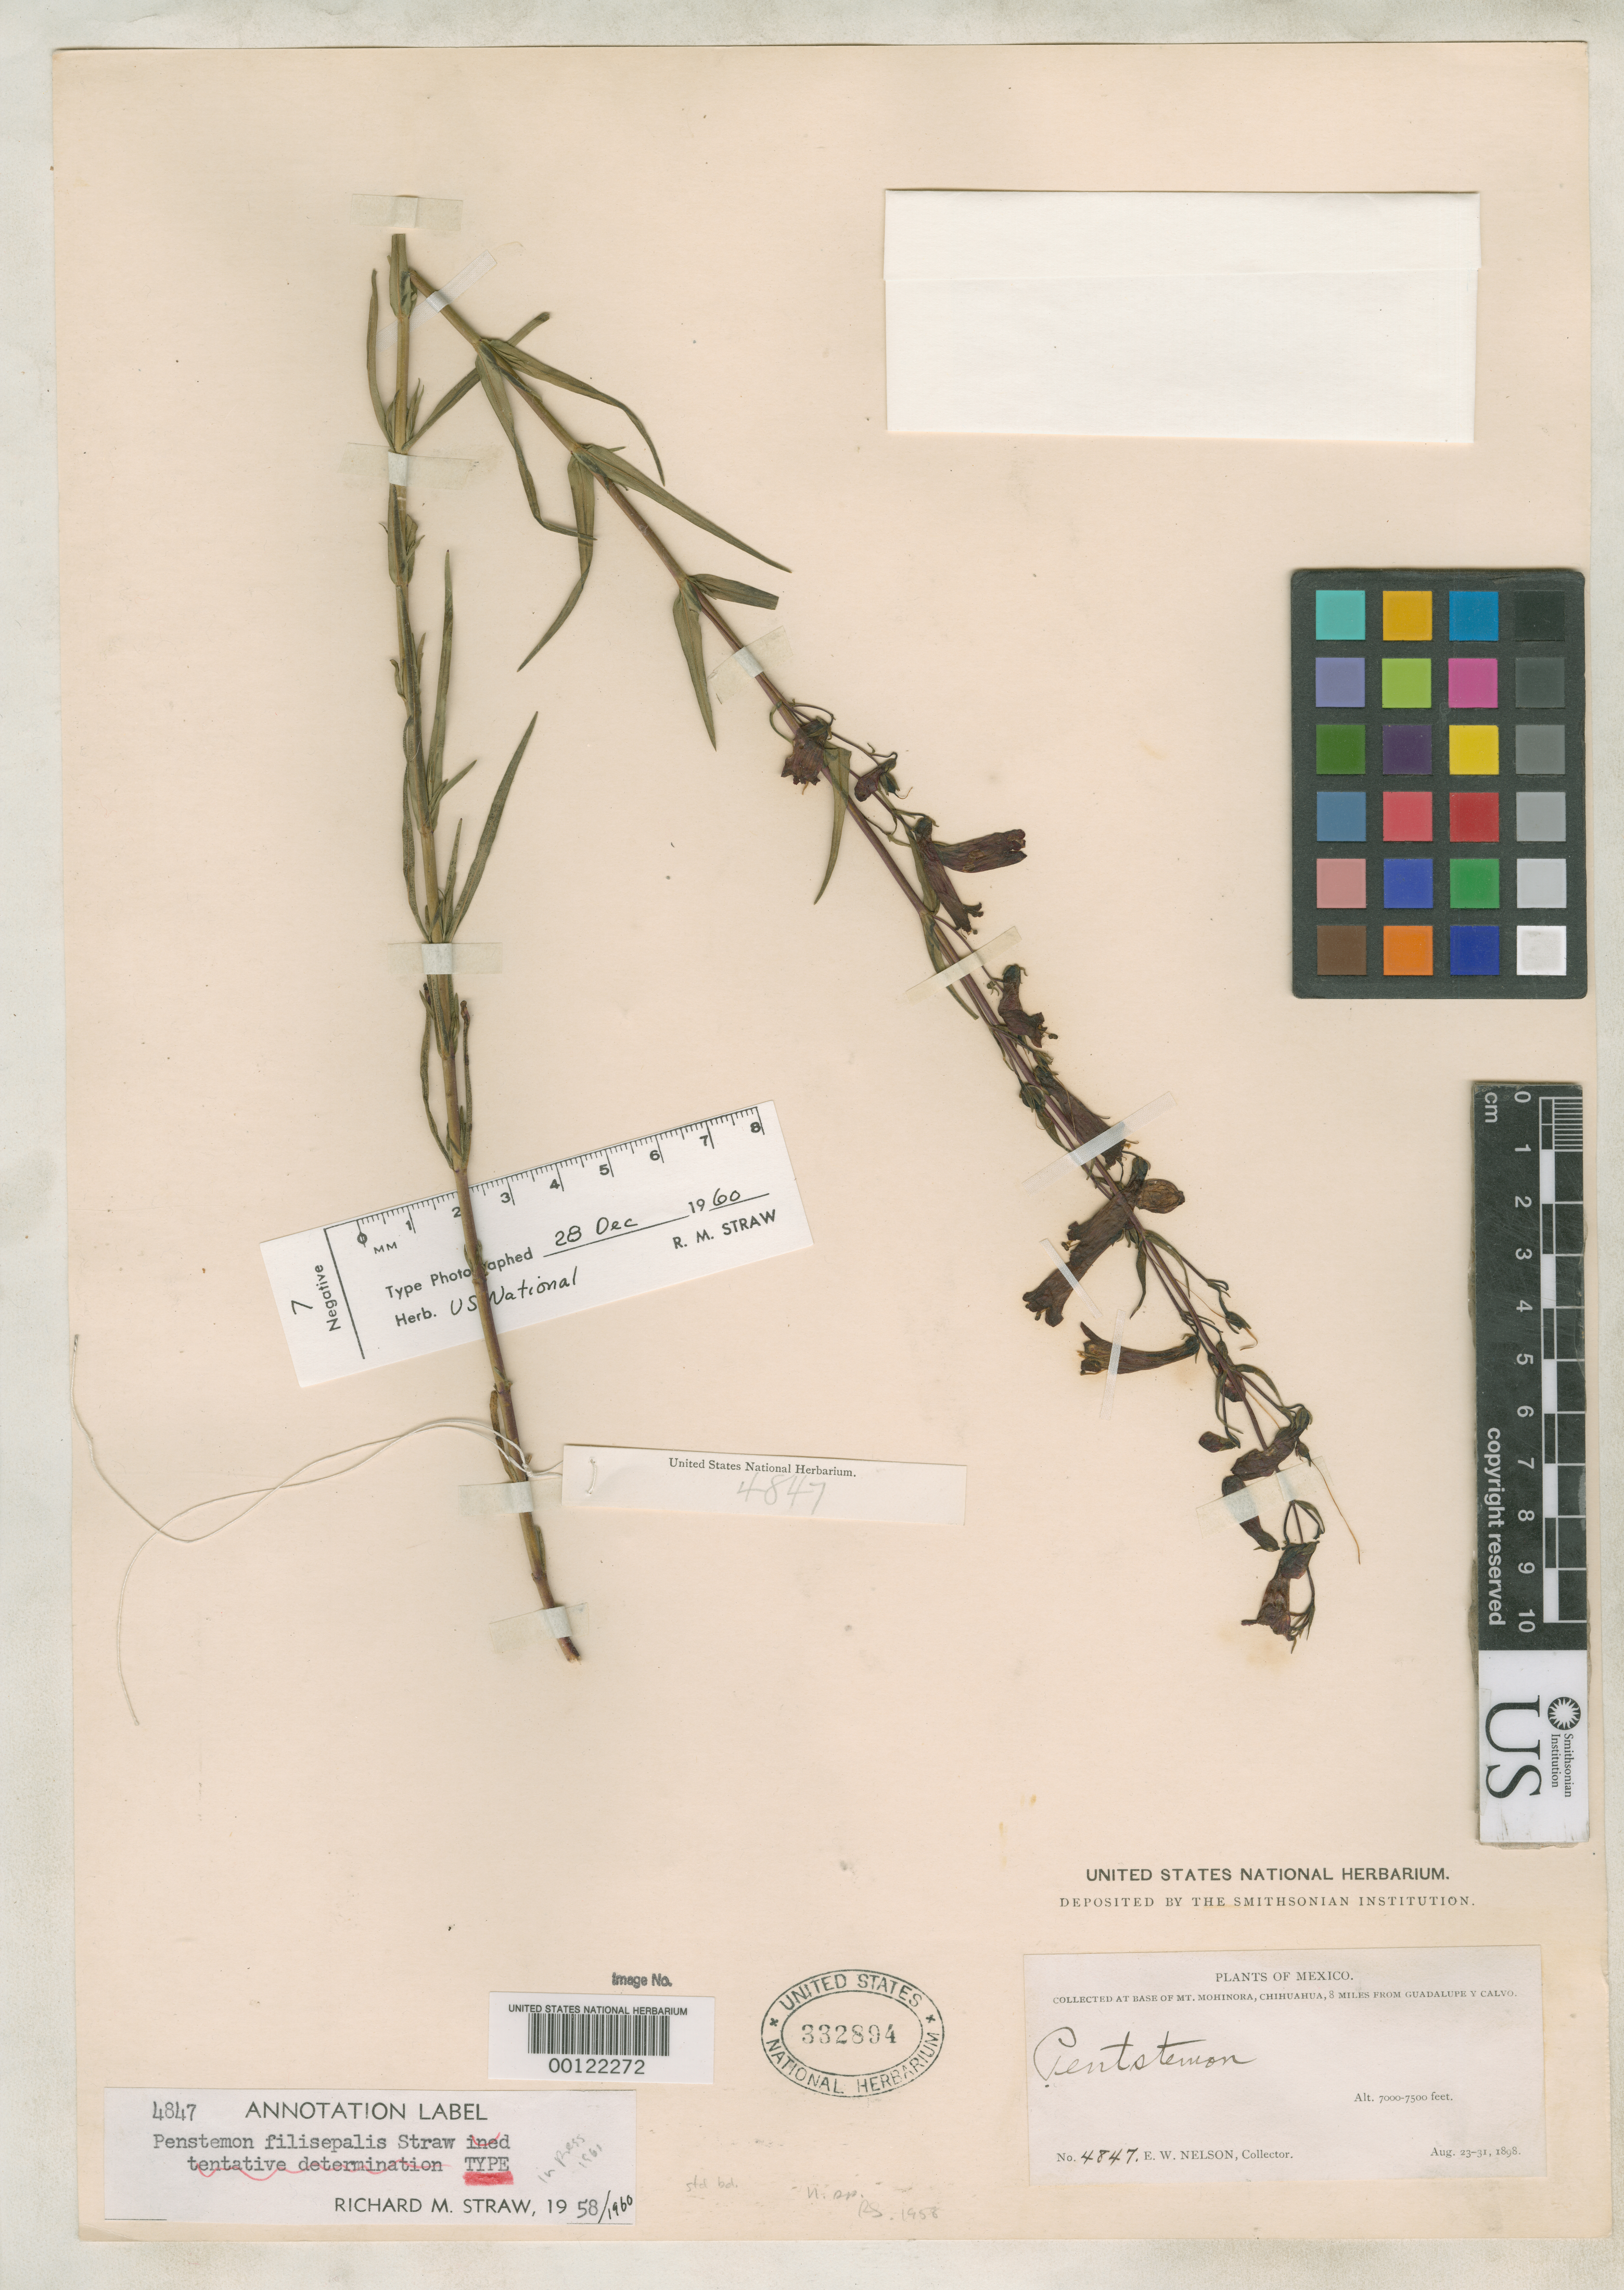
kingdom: Plantae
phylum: Tracheophyta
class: Magnoliopsida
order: Lamiales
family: Plantaginaceae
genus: Penstemon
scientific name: Penstemon filisepalis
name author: Straw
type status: Holotype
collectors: E. W. Nelson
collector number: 4847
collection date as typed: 23 Aug 1898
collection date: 1898-08-23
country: Mexico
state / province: Chihuahua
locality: Guadalupe y Calvo.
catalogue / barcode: US 332894